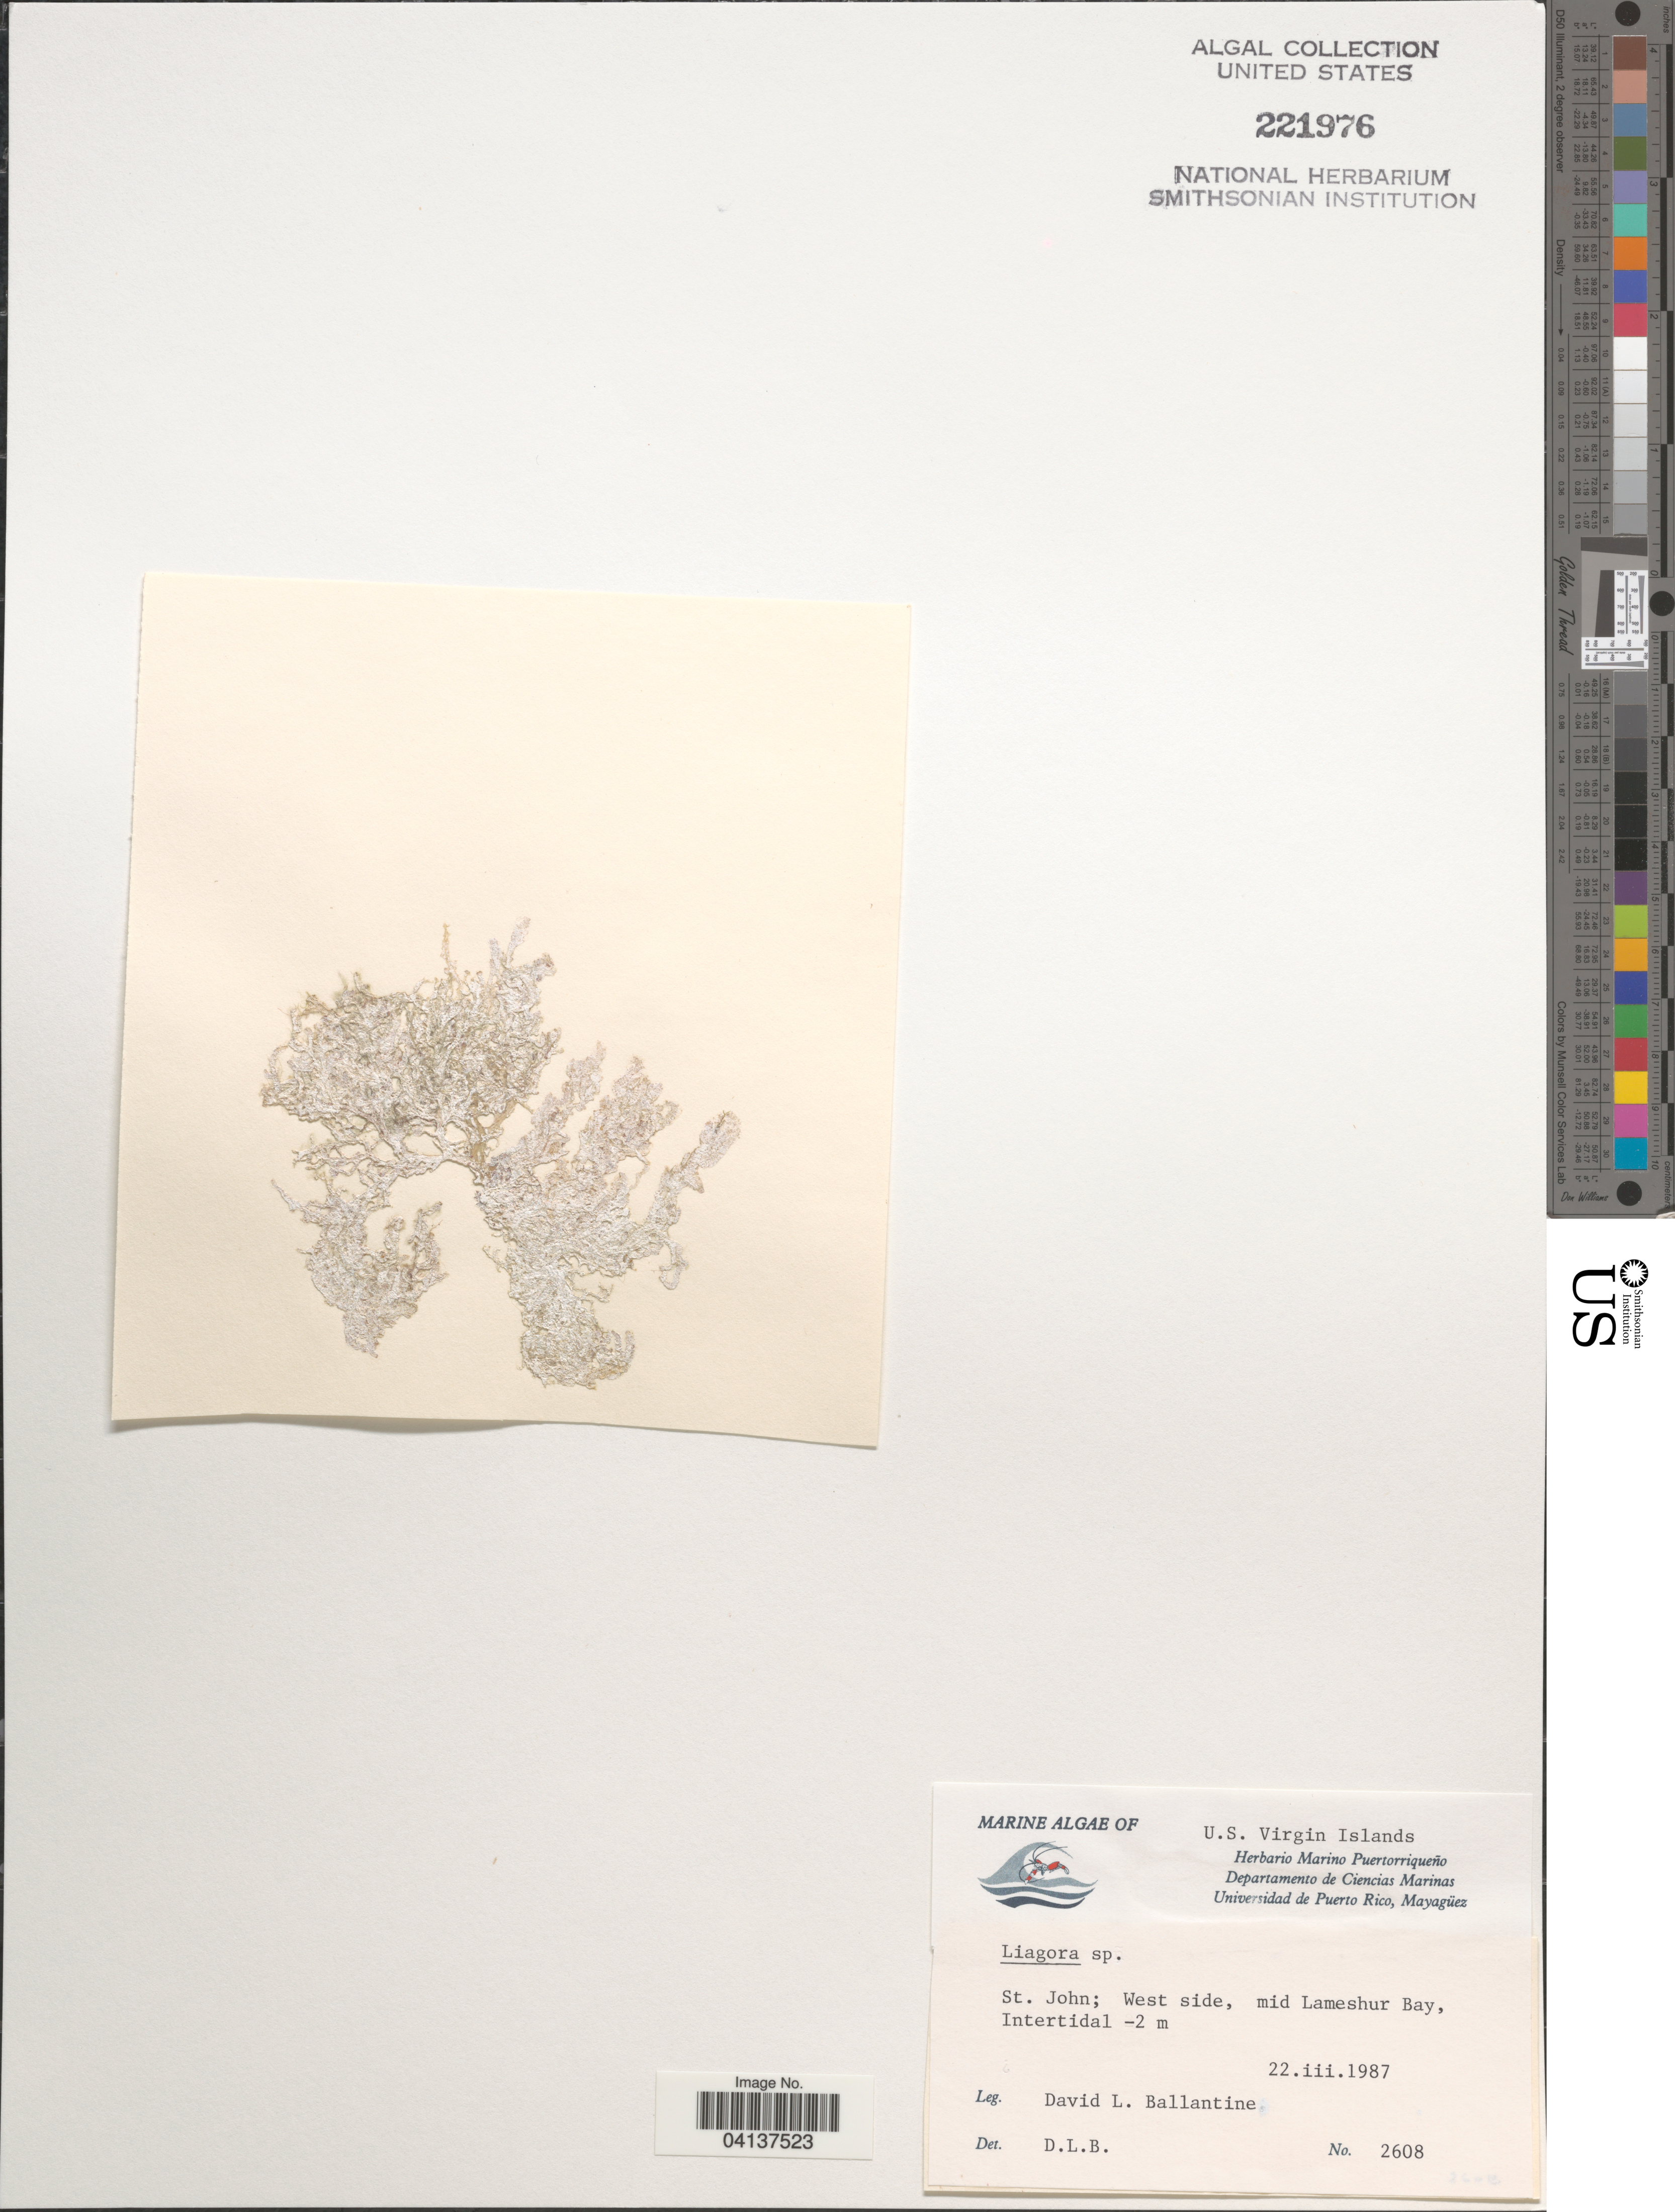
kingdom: Plantae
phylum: Rhodophyta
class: Florideophyceae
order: Nemaliales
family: Liagoraceae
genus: Liagora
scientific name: Liagora sp.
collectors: D.L. Ballantine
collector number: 2608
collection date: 1987-03-22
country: U.S. Virgin Islands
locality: St. John: West side, mid Lameshur Bay, Intertidal.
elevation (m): -2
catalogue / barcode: US 221976